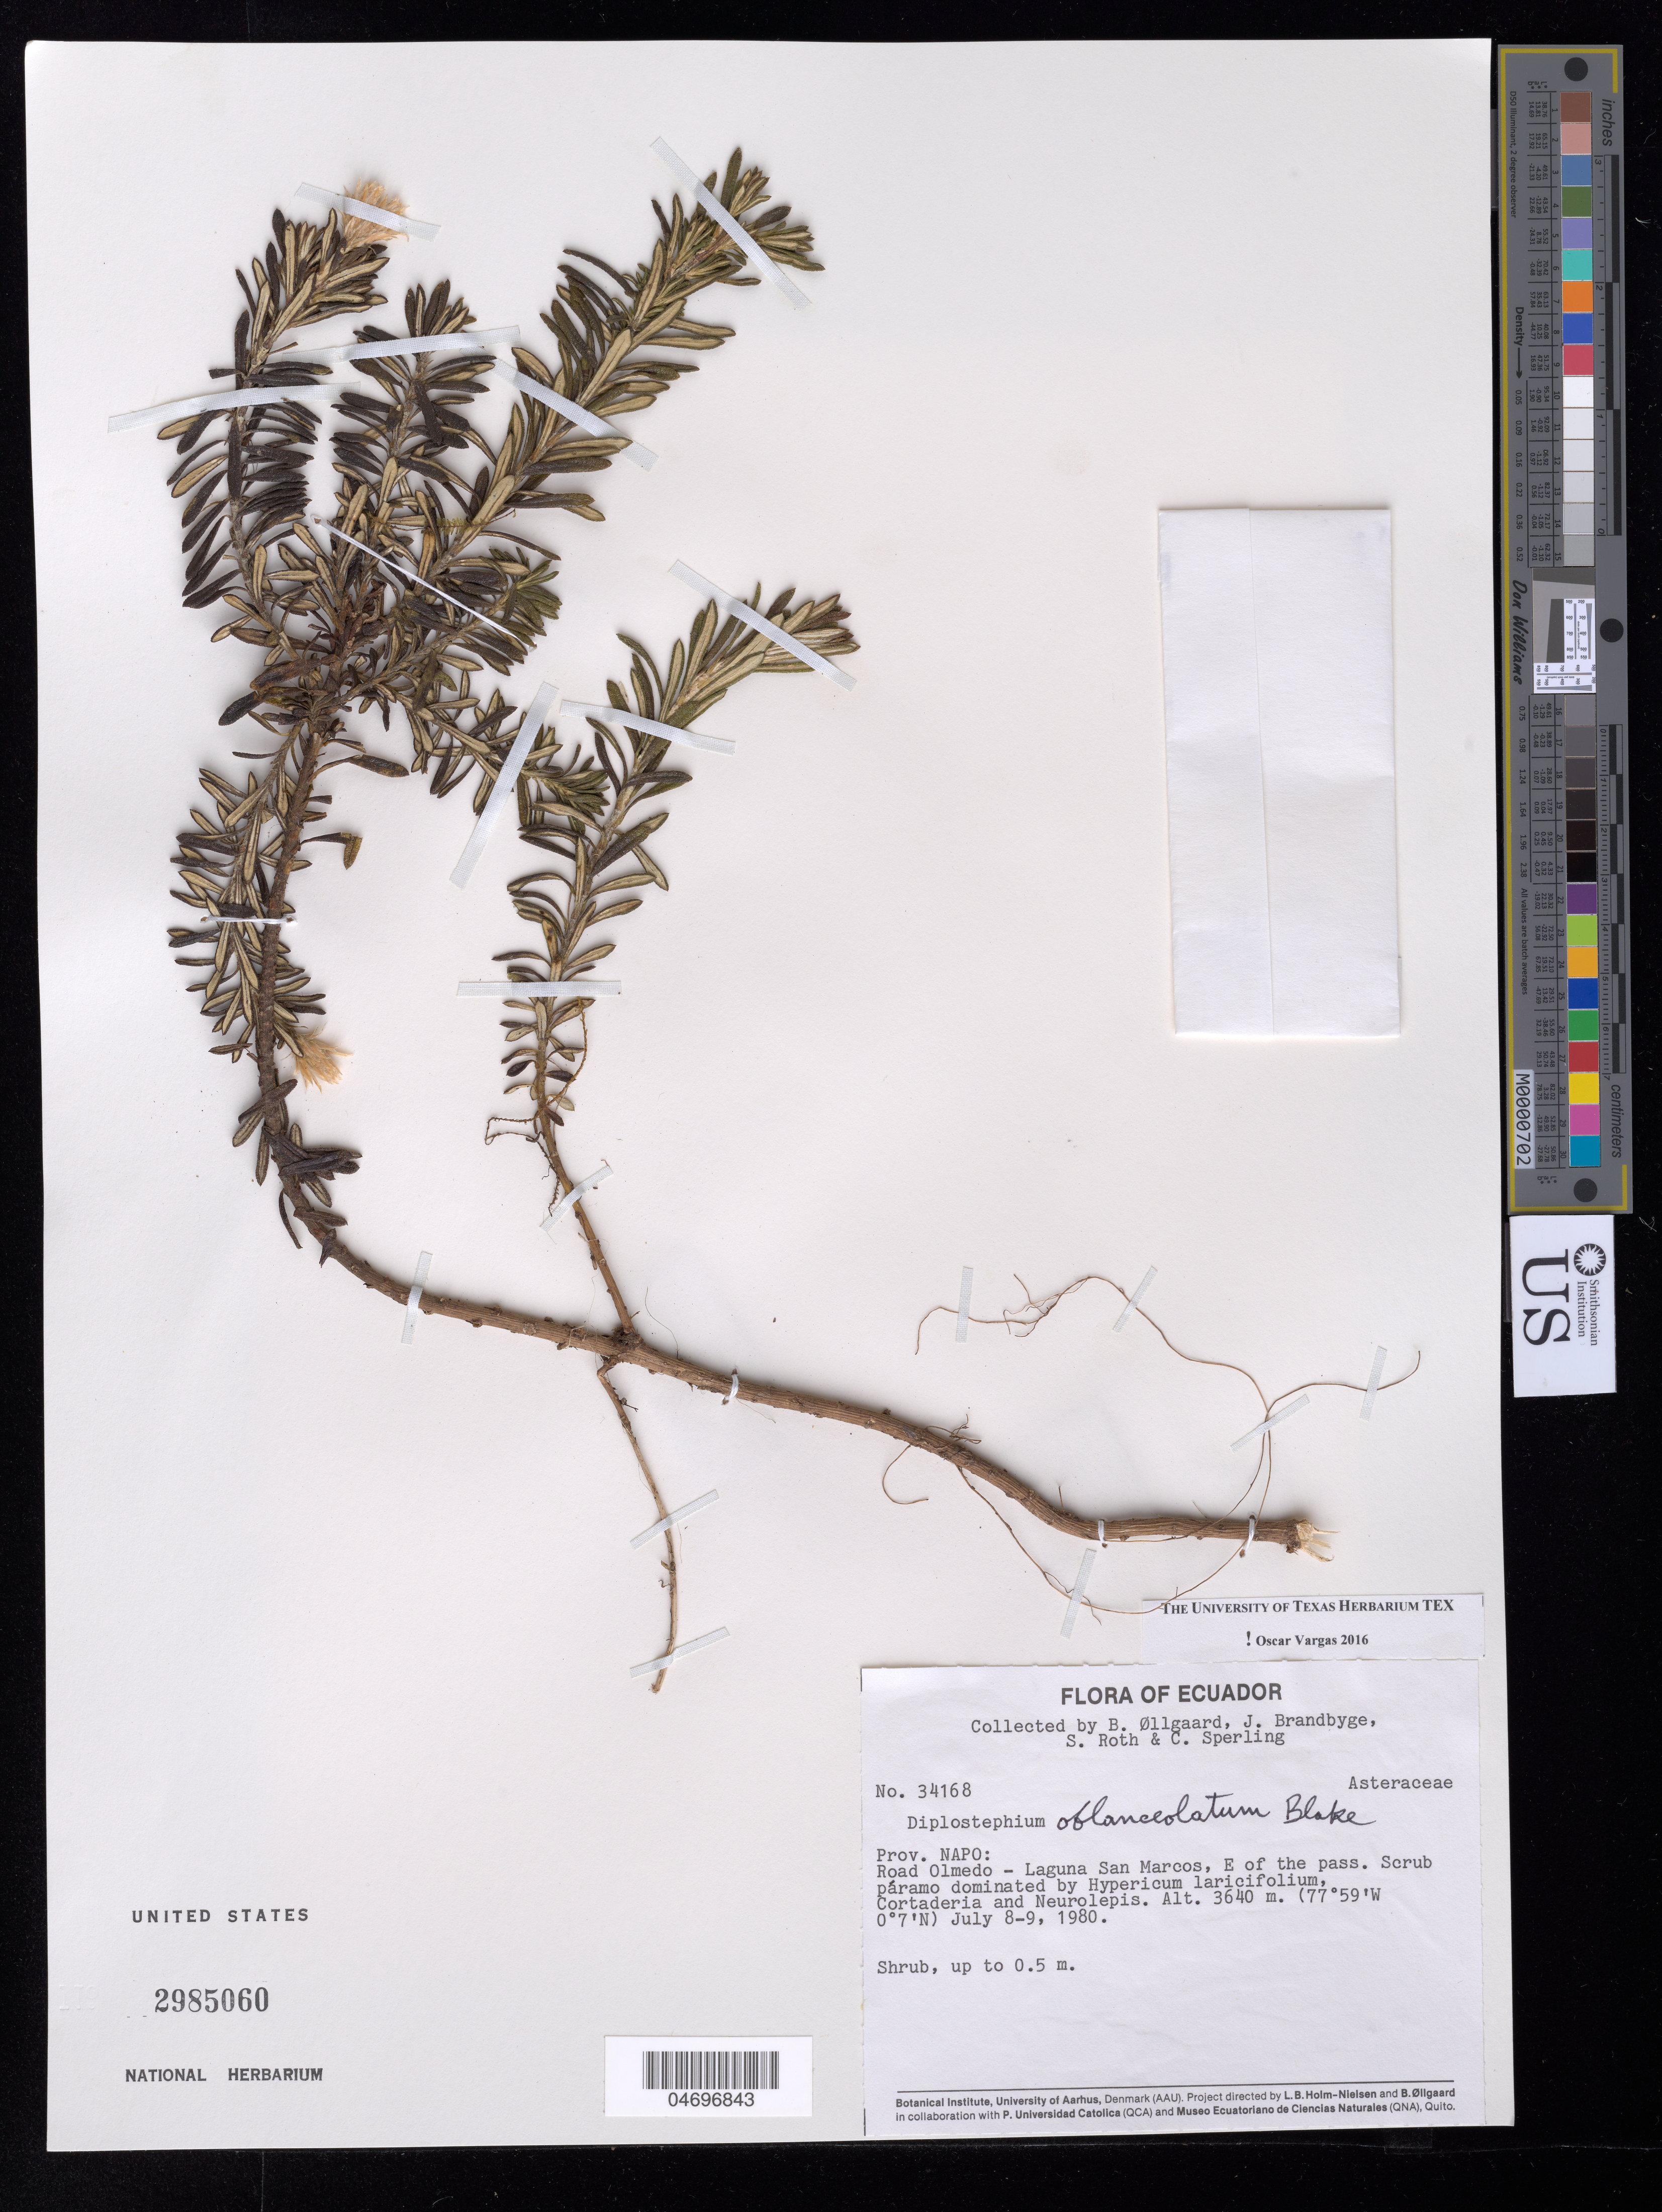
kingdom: Plantae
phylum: Tracheophyta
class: Magnoliopsida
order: Asterales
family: Asteraceae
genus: Diplostephium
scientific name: Diplostephium oblanceolatum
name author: S.F. Blake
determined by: Vargas, Oscar M.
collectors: B. Øllgaard, J. Brandbyge, S. Roth & C. Sperling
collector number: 34168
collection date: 1980-07-08/1980-07-09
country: Ecuador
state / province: Napo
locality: Road Olmedo - Laguna San Marcos, E of the pass.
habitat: Scrub paramo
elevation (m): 3640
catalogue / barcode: US 2985060